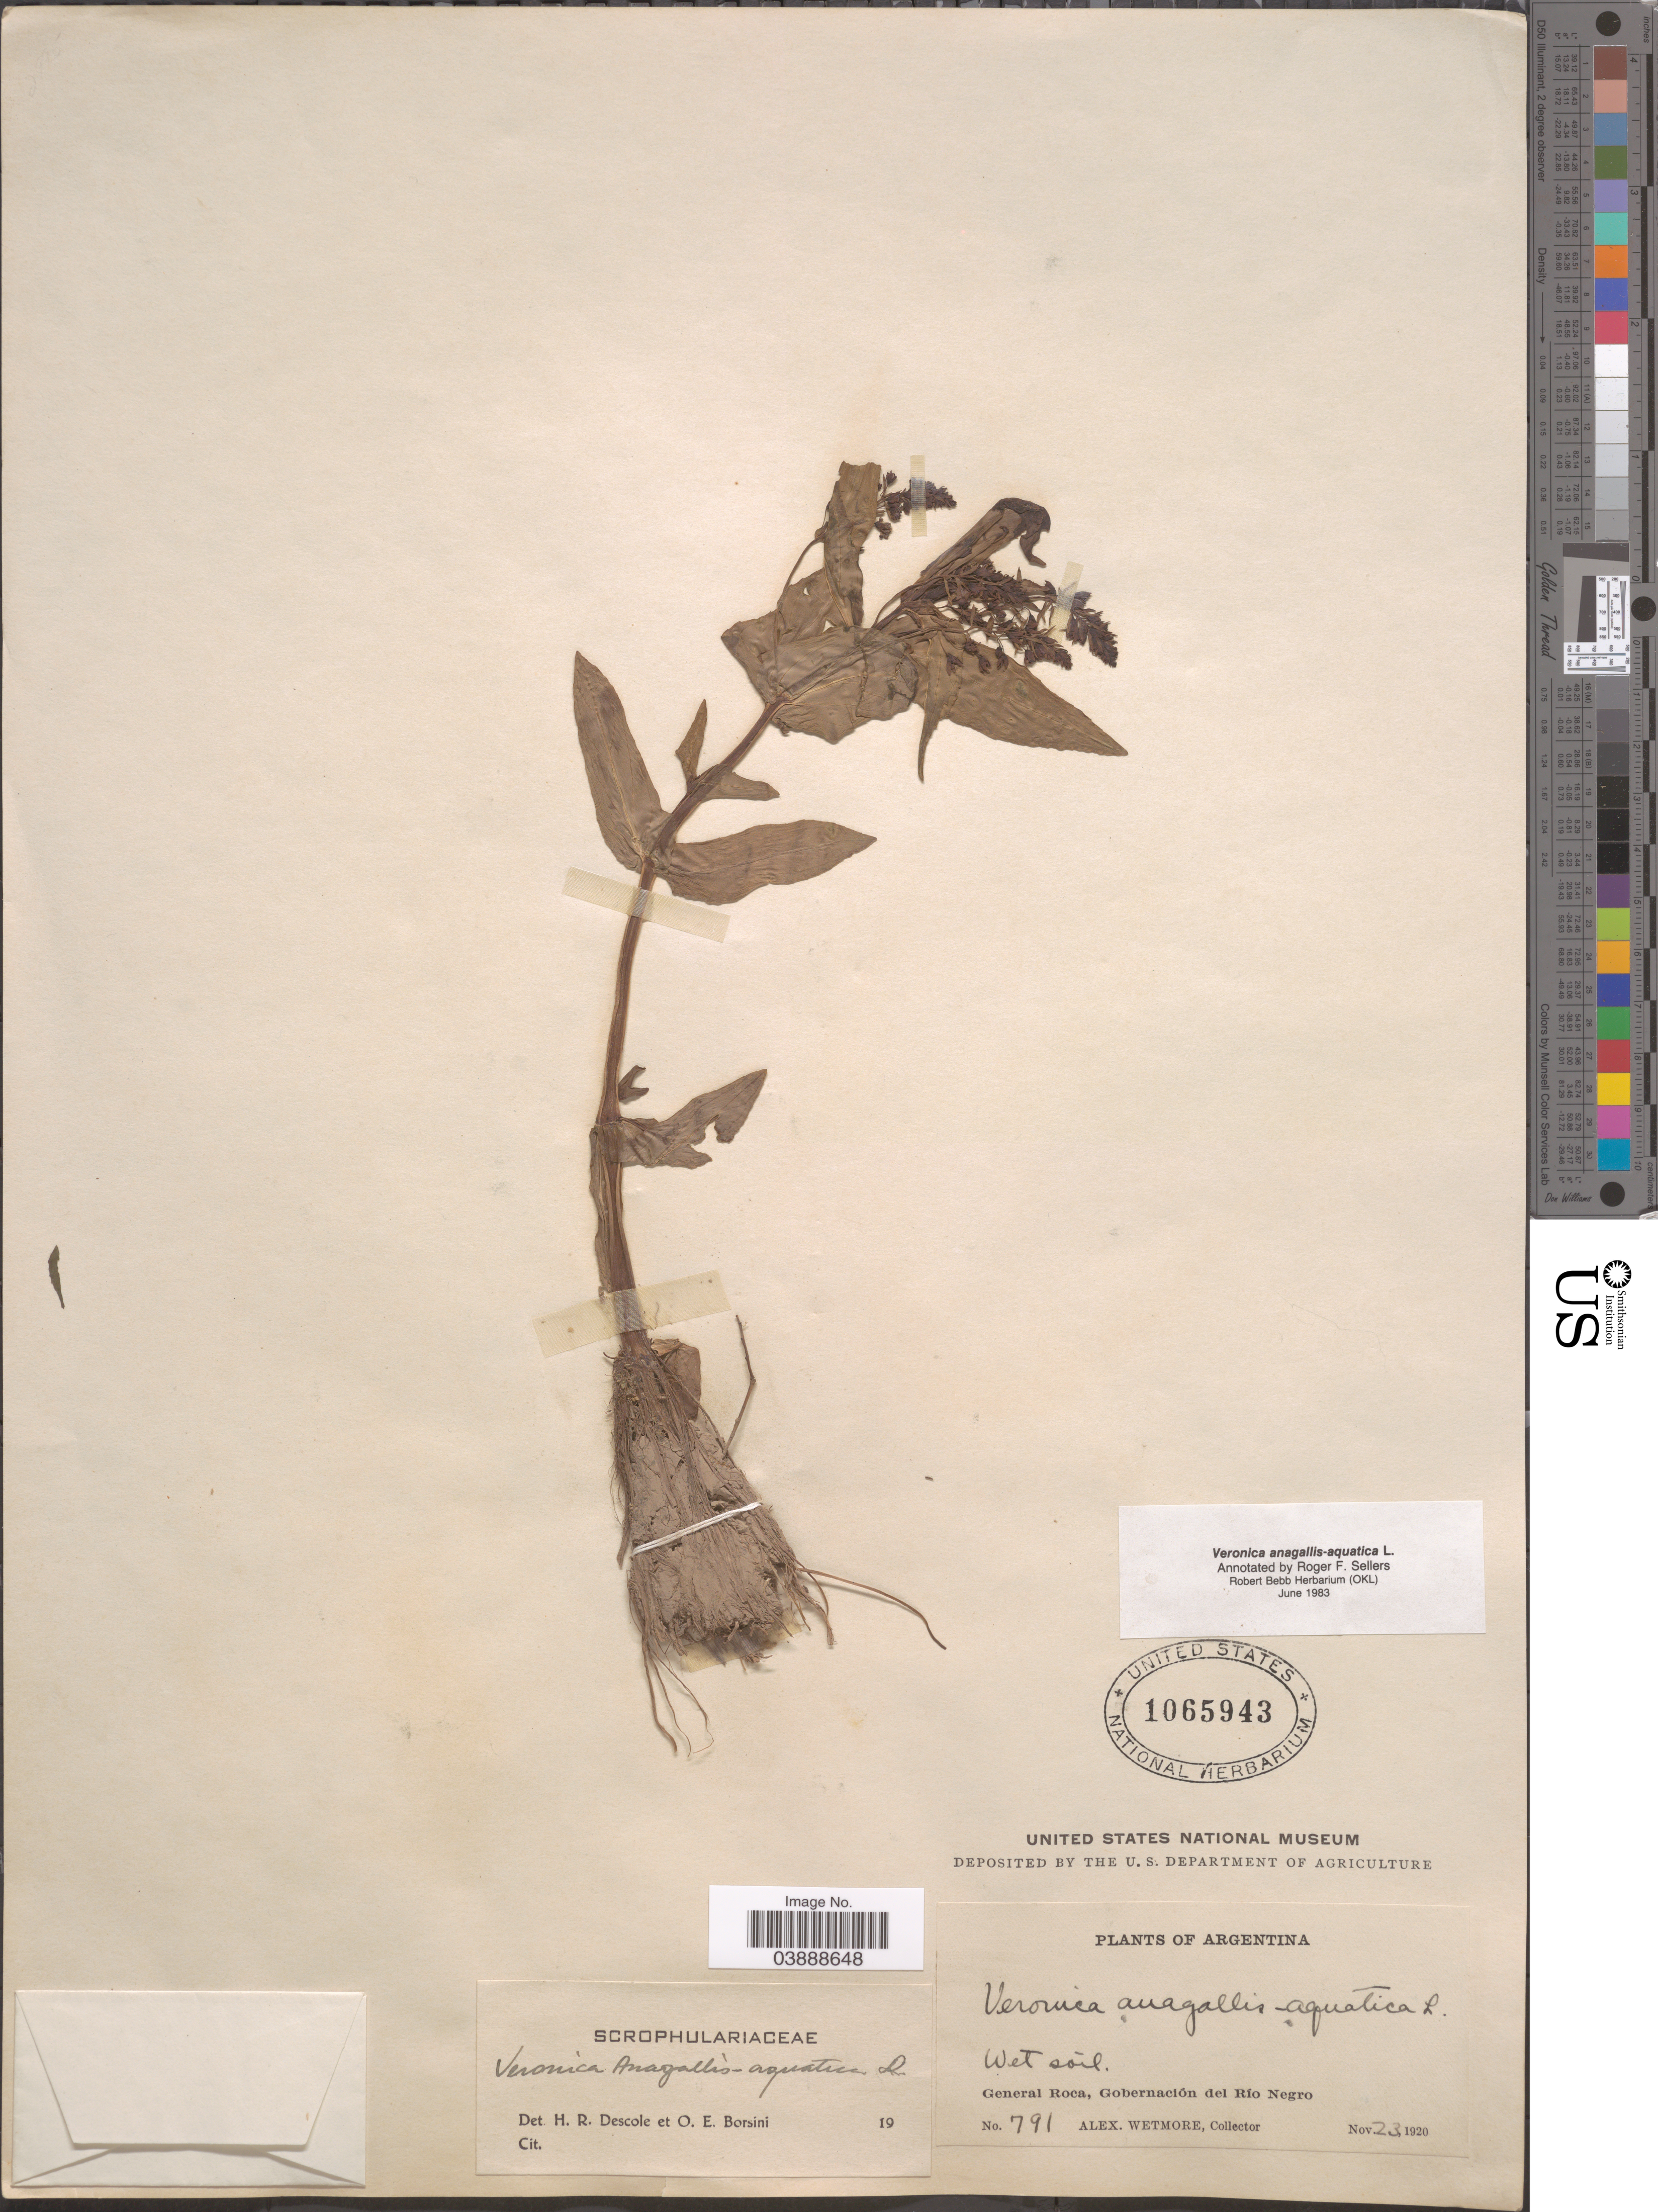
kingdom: Plantae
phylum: Tracheophyta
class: Magnoliopsida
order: Lamiales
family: Plantaginaceae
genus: Veronica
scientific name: Veronica anagallis-aquatica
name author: L.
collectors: A. Wetmore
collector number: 791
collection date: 1920-11-23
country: Argentina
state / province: Rio Negro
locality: General Roca, Gobernación del Río Negro.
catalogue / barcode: US 1065943